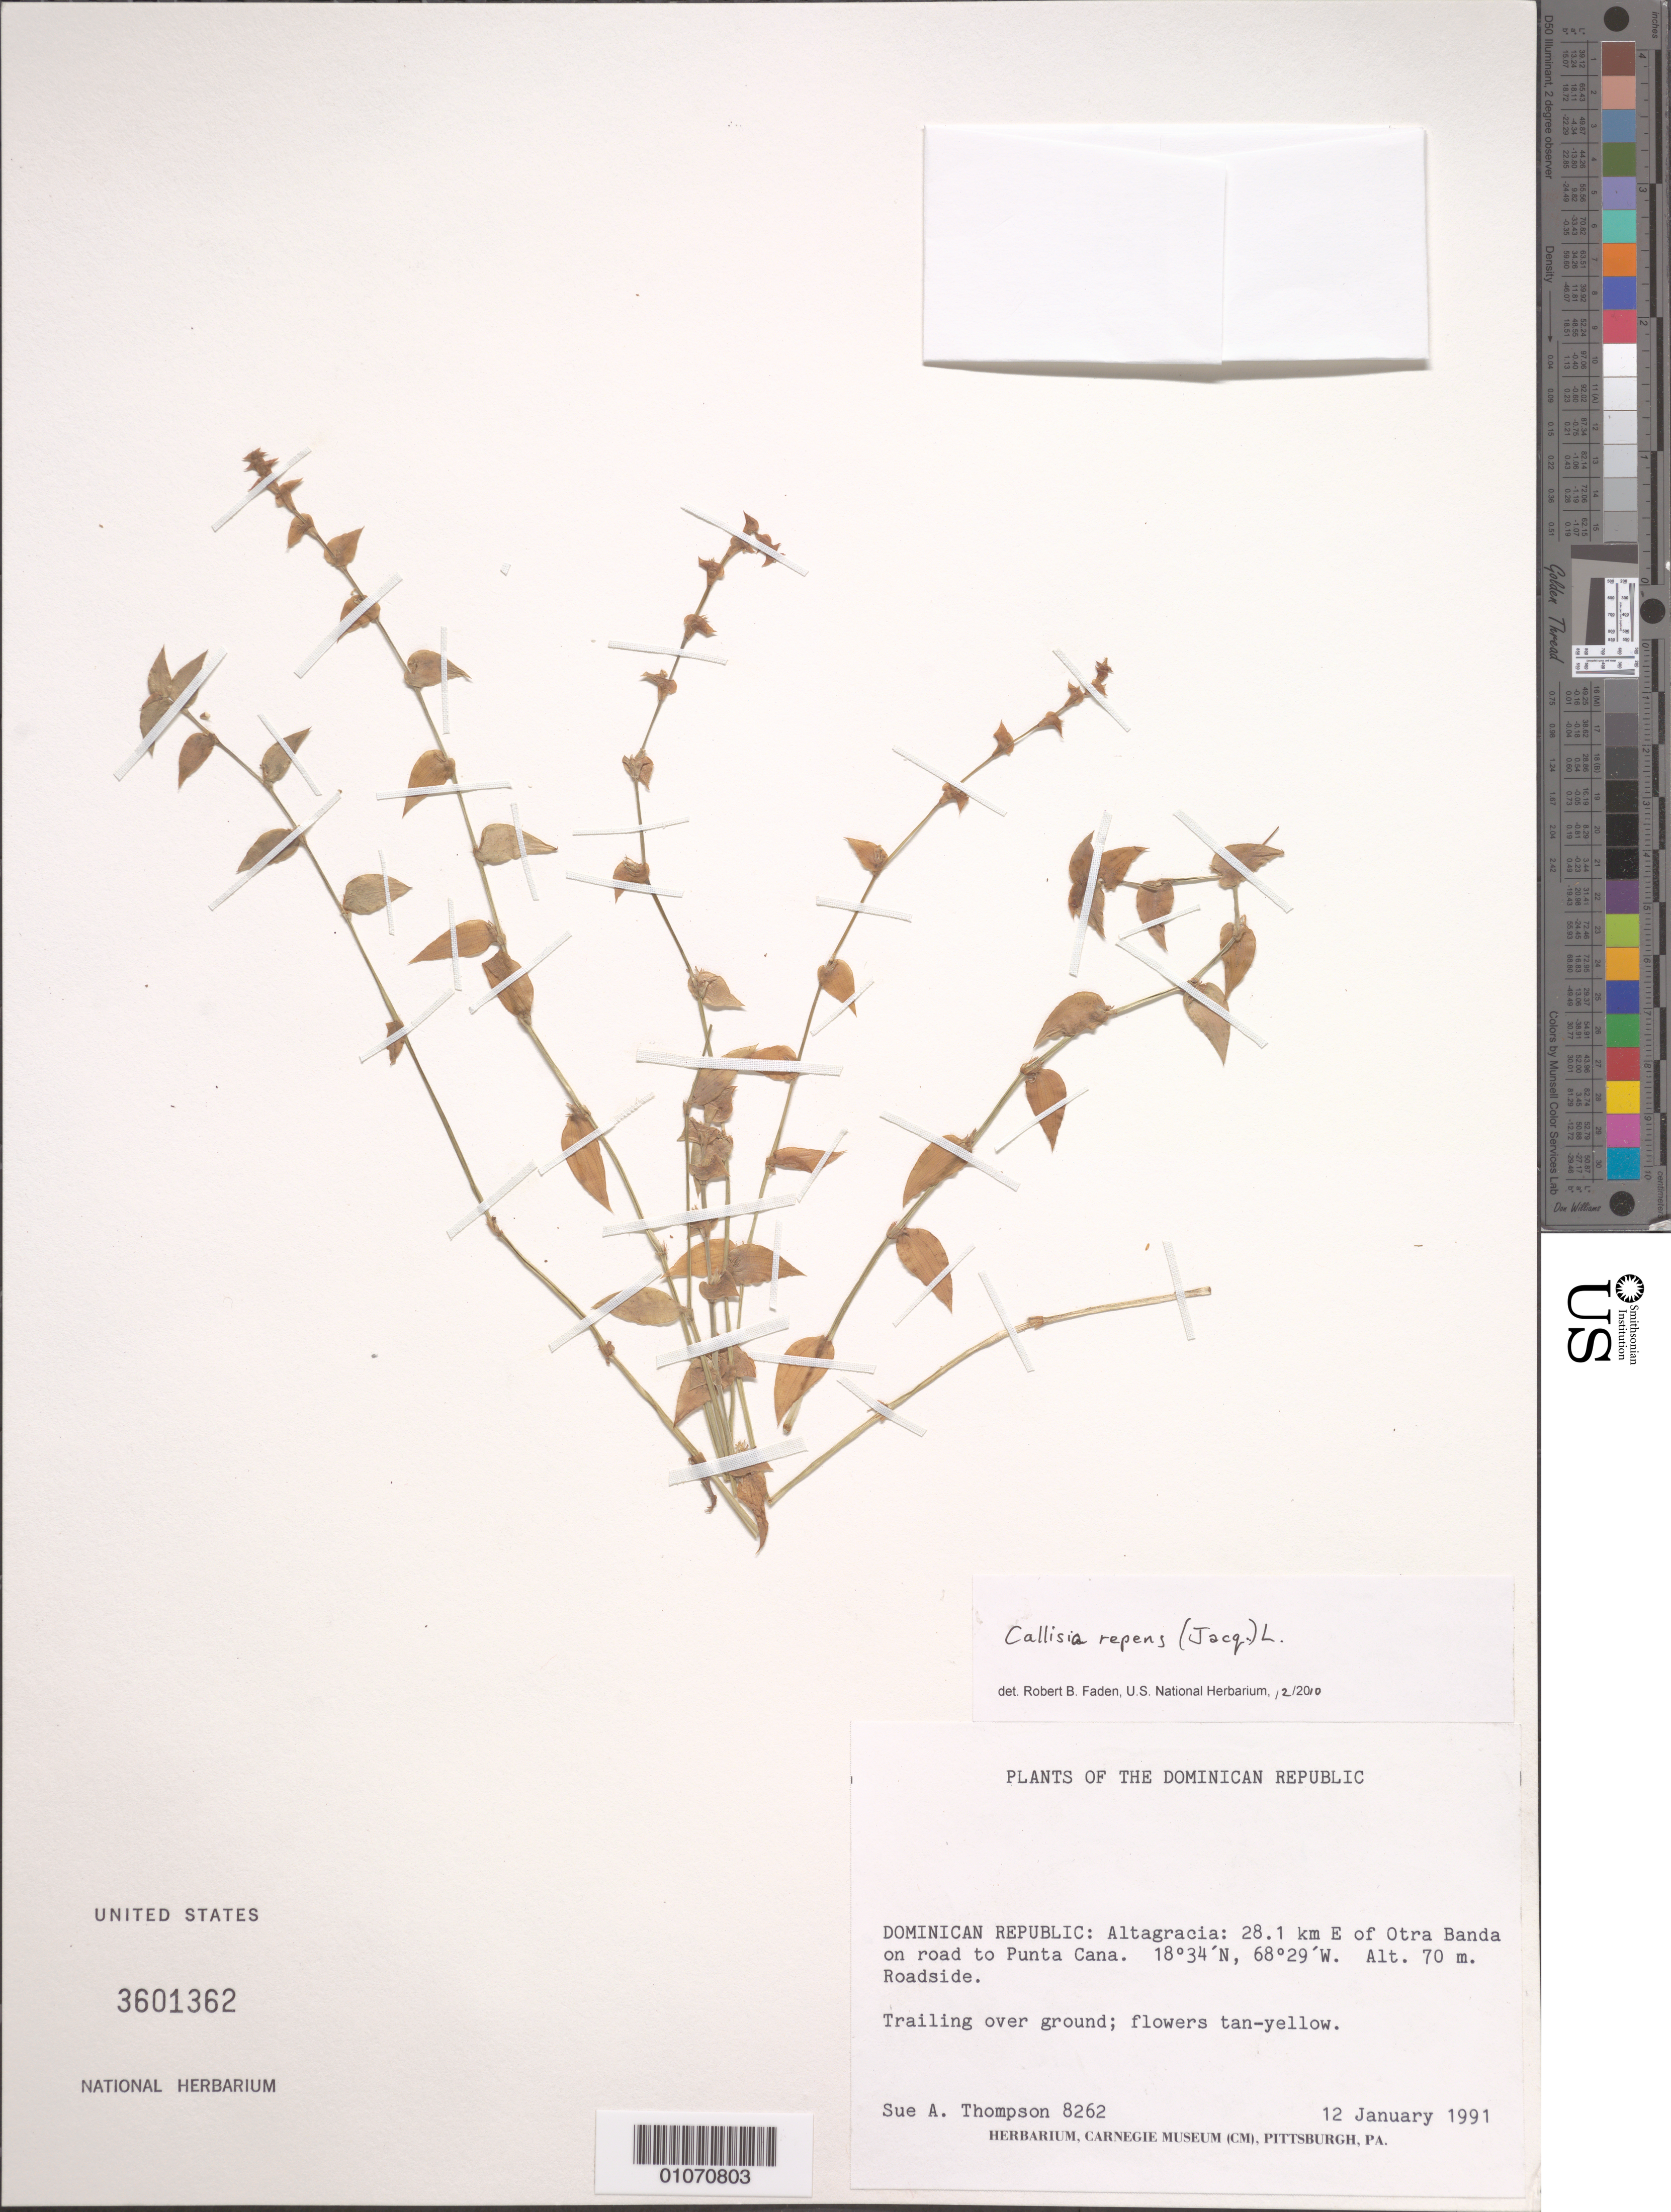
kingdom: Plantae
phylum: Tracheophyta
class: Liliopsida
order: Commelinales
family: Commelinaceae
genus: Callisia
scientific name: Callisia repens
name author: (Jacq.) L.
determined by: Faden, Robert B., (US), Smithsonian Institution - National Museum of Natural History (UNITED STATES)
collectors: S. A. Thompson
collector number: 8262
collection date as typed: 12 Jan 1991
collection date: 1991-01-12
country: Dominican Republic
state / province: La Altagracía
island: Hispaniola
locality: Otra Banda, 28.1 km E of on road to Punta Cana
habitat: Roadside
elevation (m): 70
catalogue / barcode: US 3601362